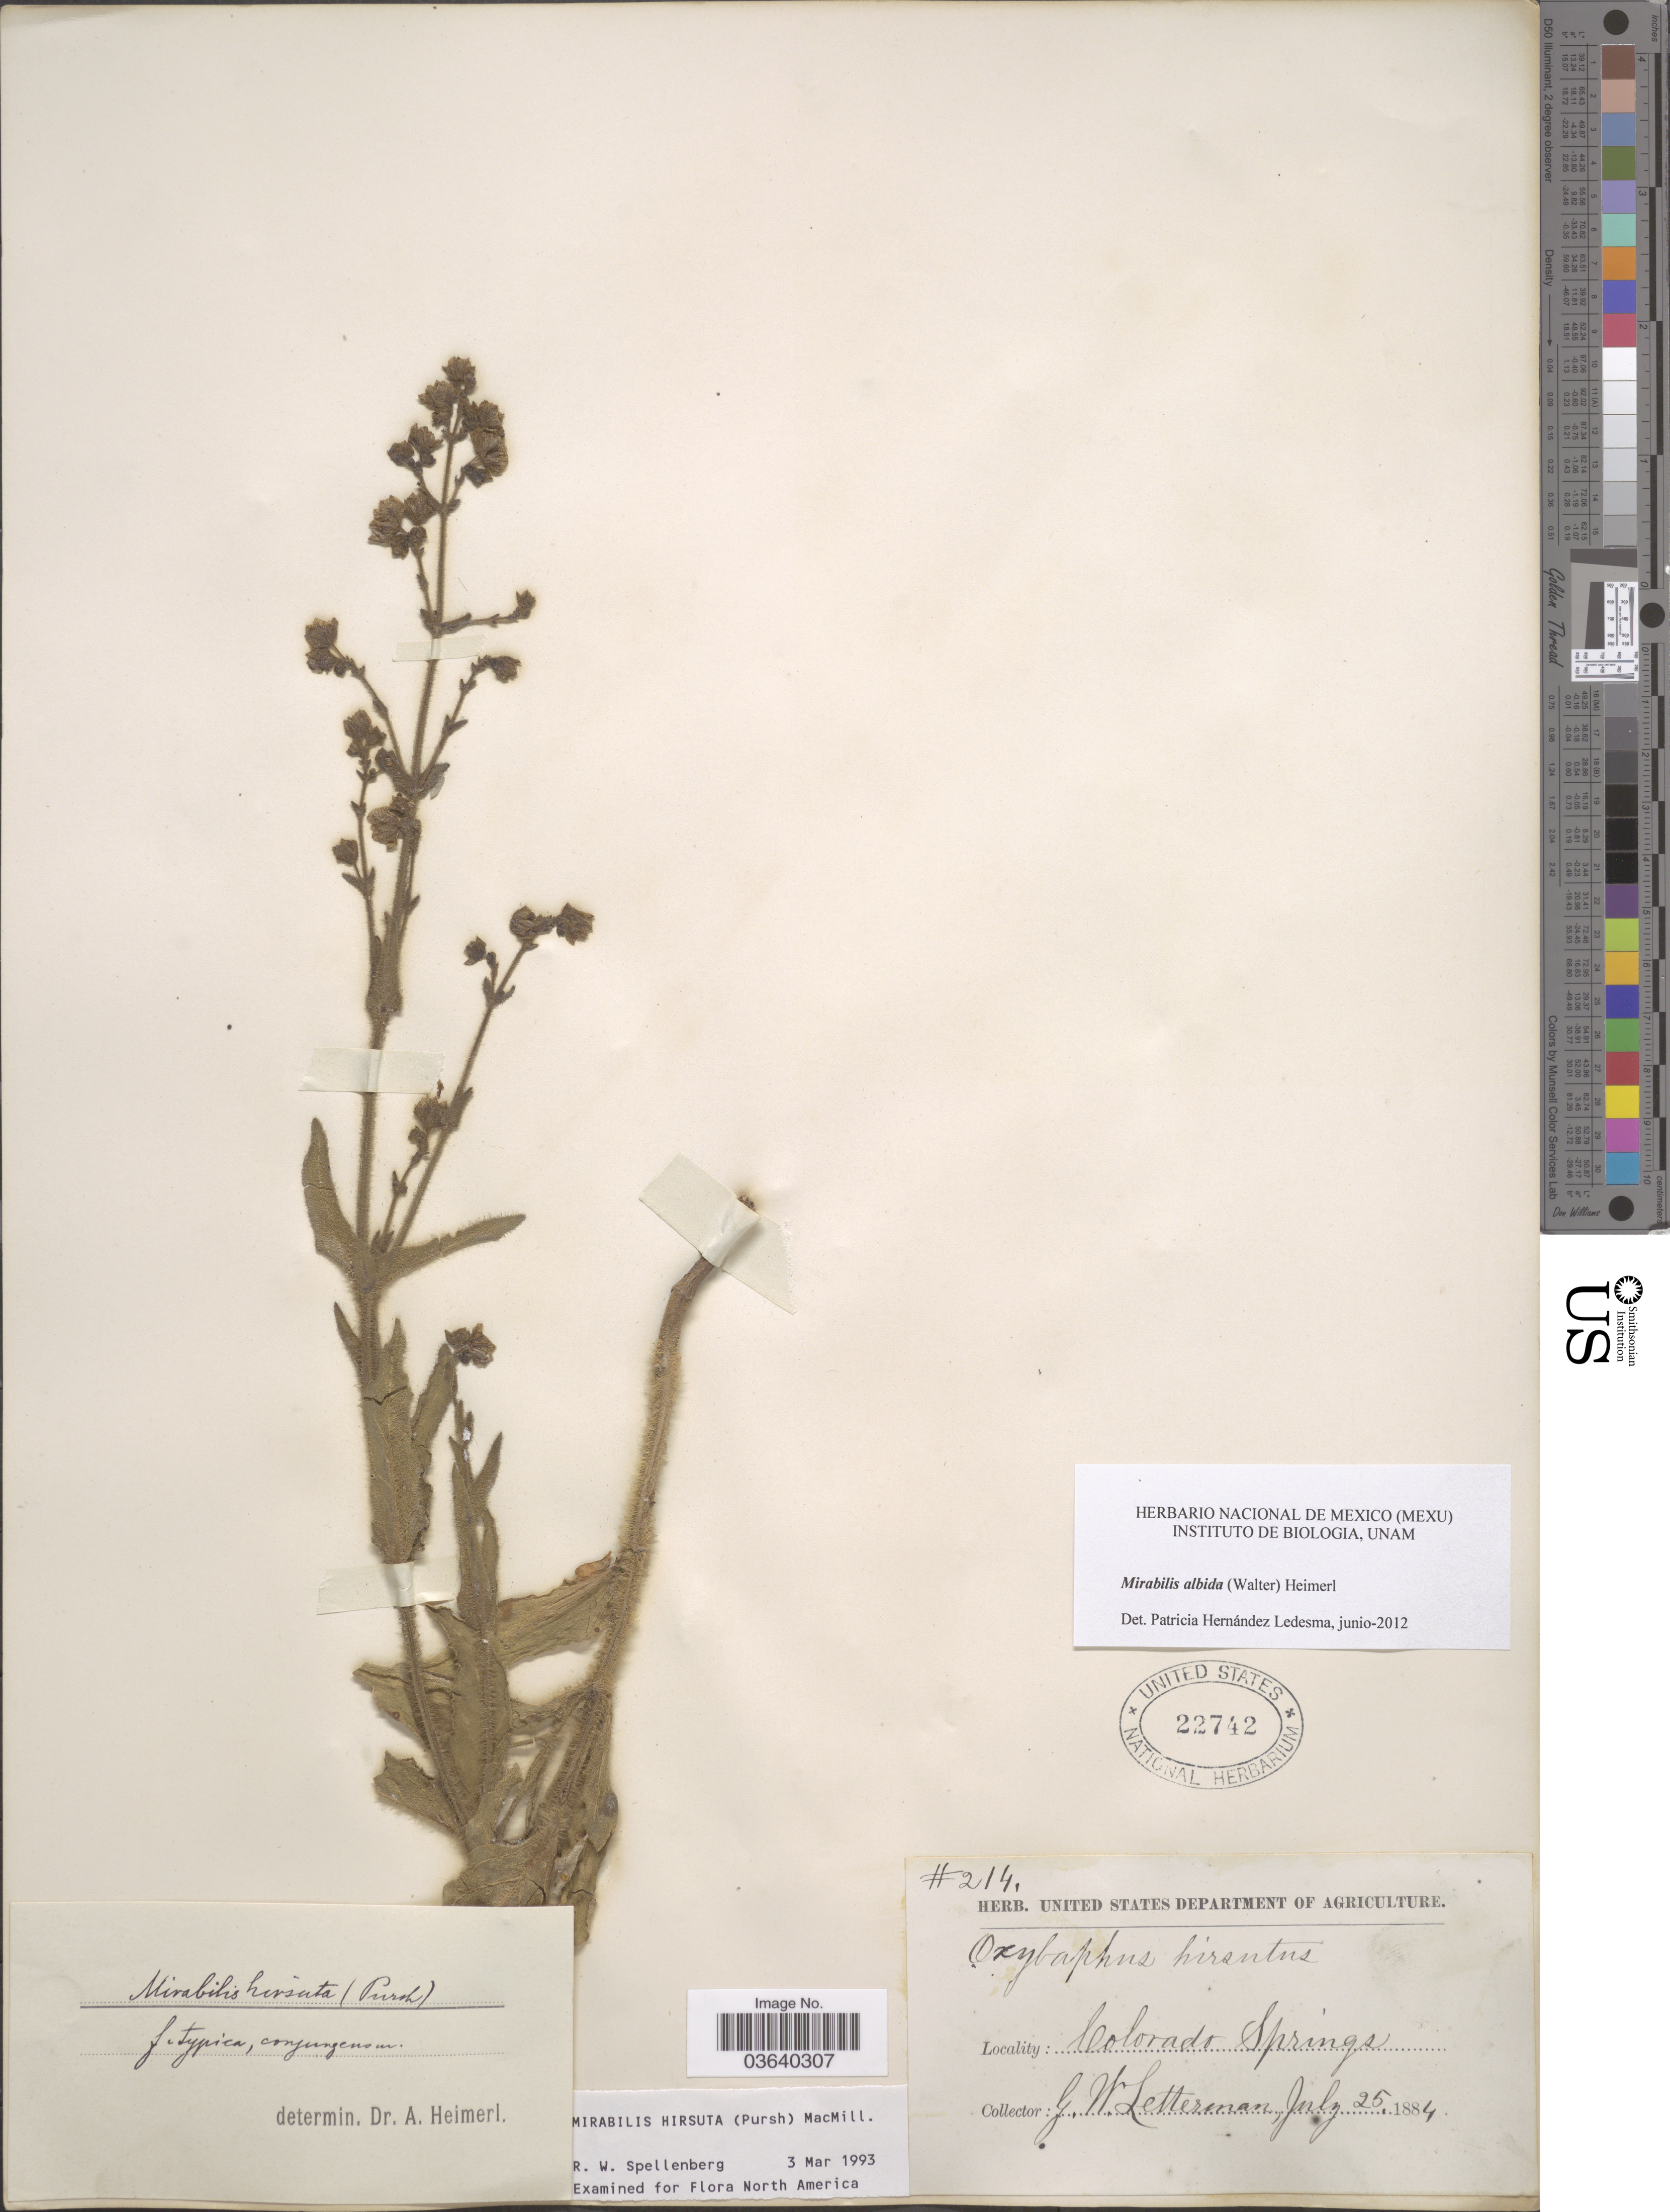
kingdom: Plantae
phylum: Tracheophyta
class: Magnoliopsida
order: Caryophyllales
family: Nyctaginaceae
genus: Mirabilis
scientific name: Mirabilis albida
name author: (Walter) Heimerl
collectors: G. W. Letterman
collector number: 214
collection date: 1884-07-25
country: United States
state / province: Colorado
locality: Colorado Springs.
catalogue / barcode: US 22742